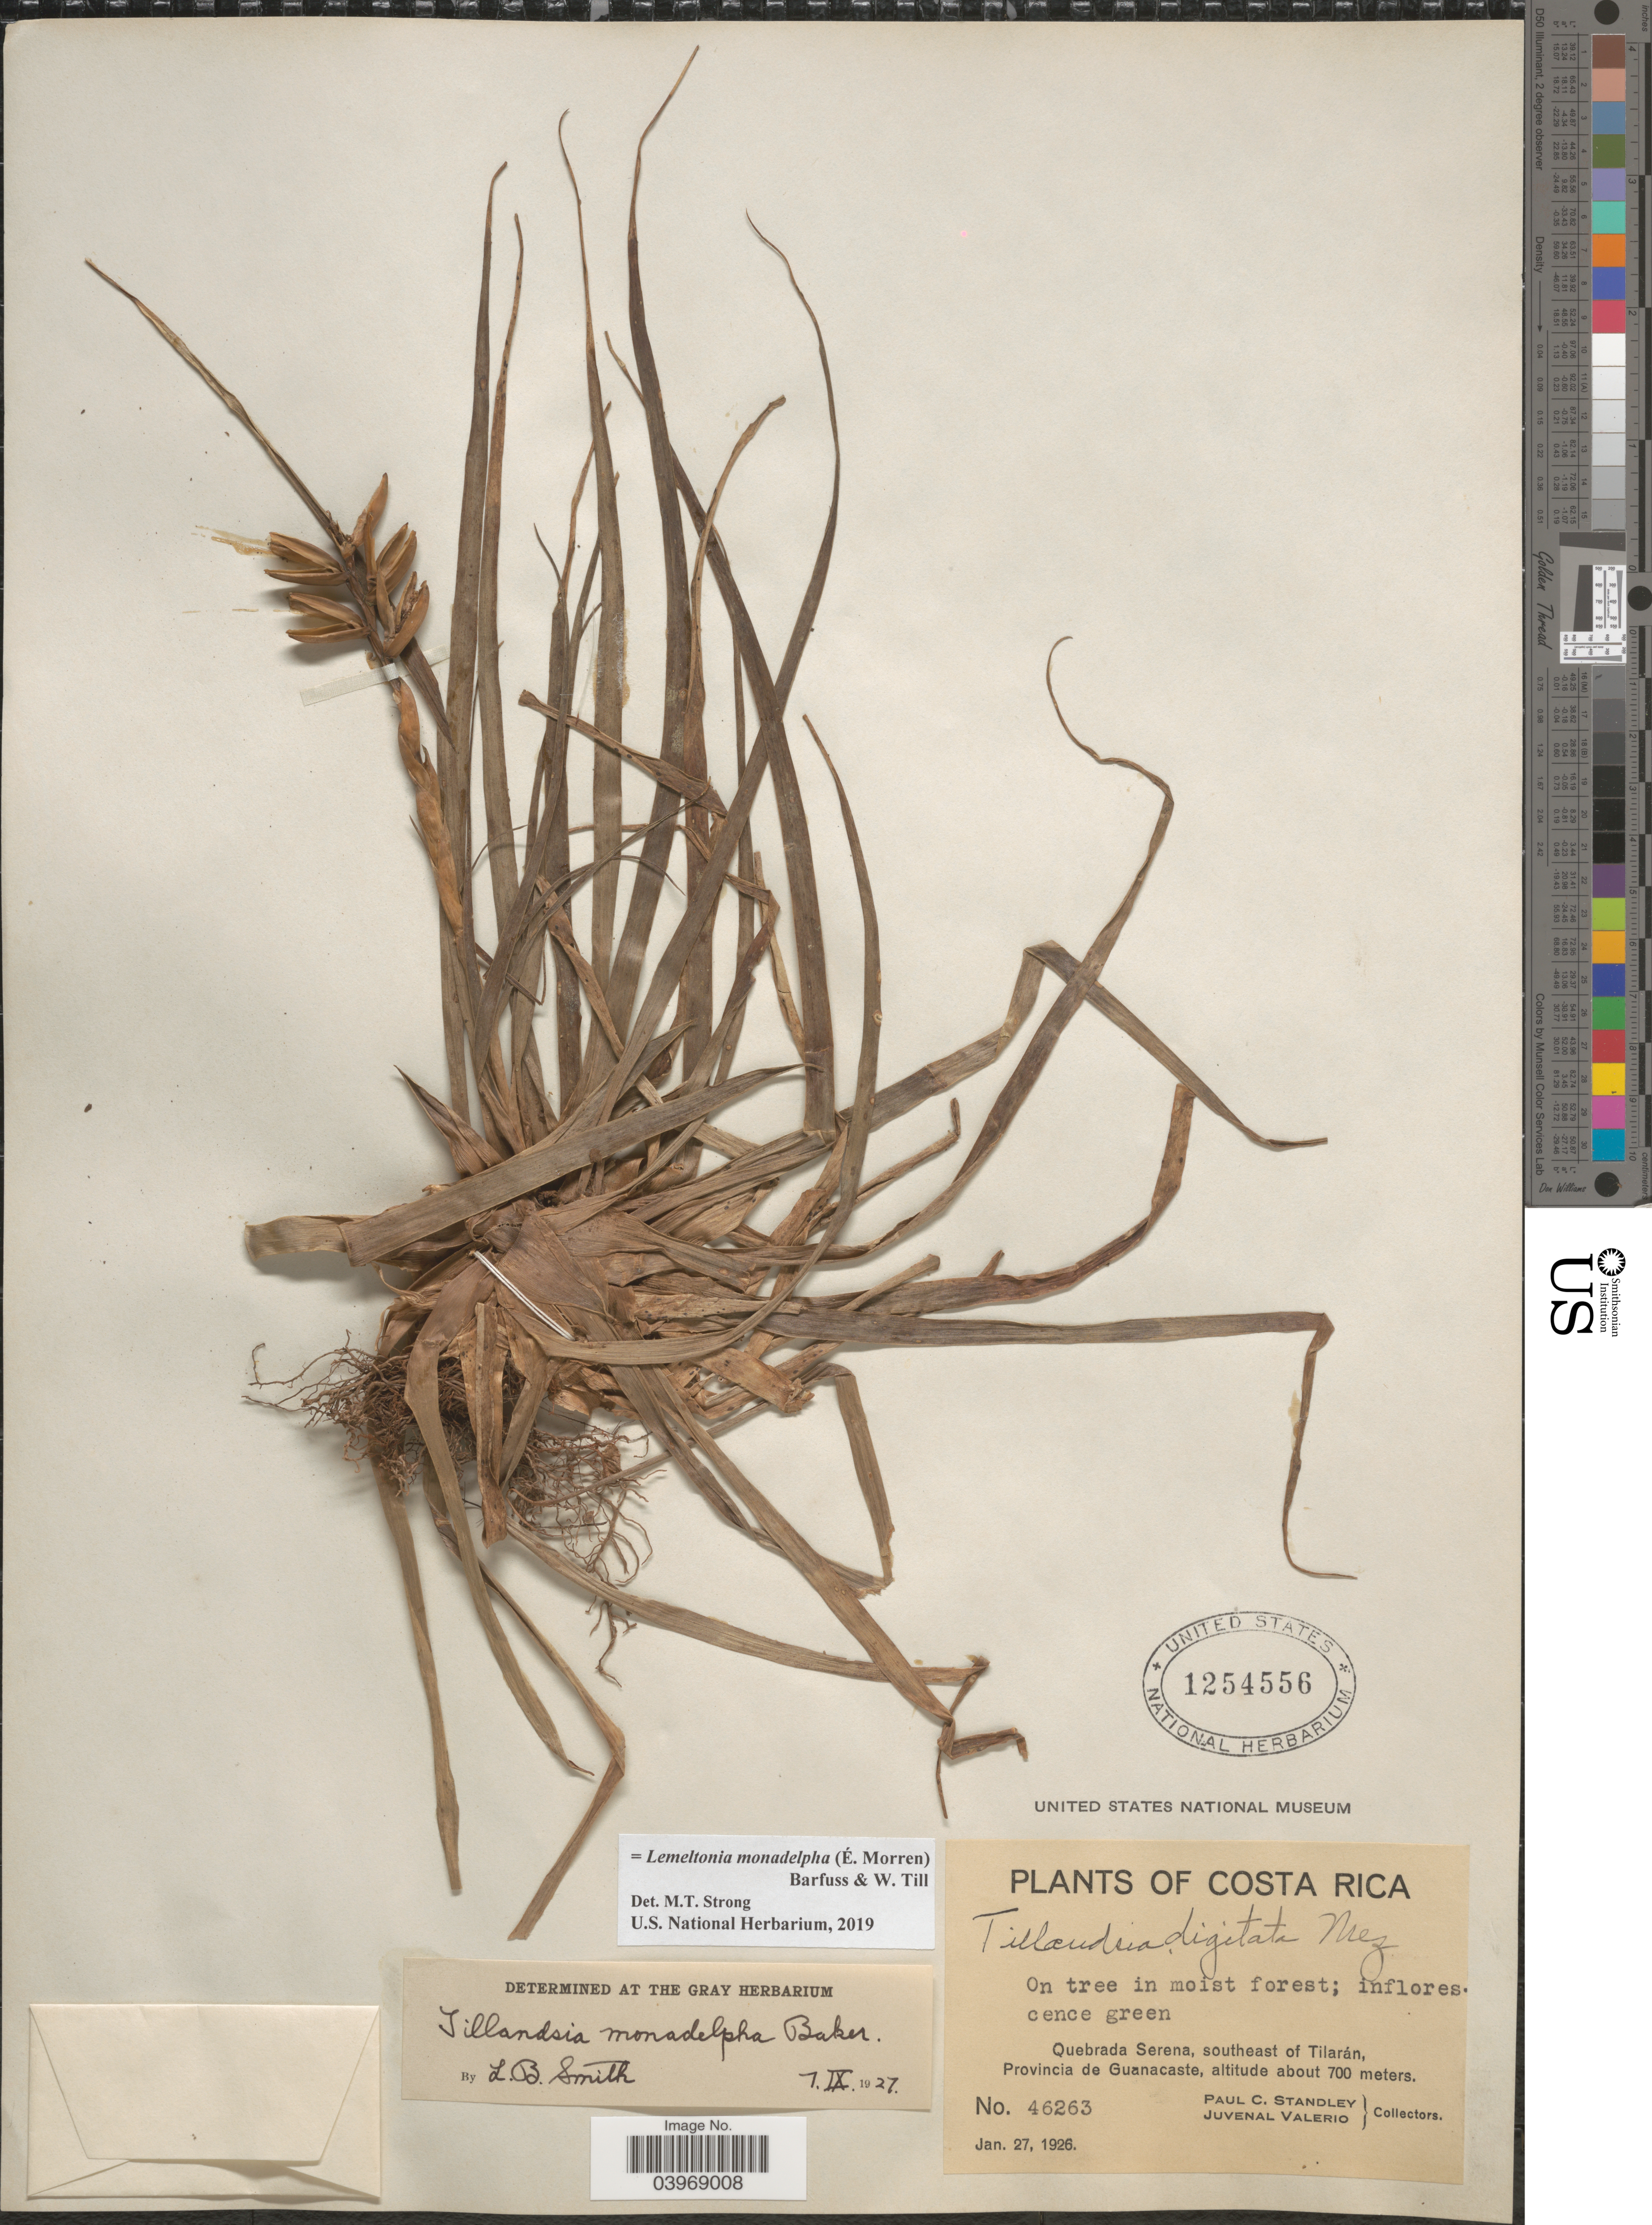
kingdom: Plantae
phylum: Tracheophyta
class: Liliopsida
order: Poales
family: Bromeliaceae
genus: Lemeltonia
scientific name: Lemeltonia monadelpha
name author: (É. Morren) Barfuss & W. Till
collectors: P. C. Standley & J. Valerio R.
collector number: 46263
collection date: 1926-01-27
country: Costa Rica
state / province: Guanacaste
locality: Quebrada Serena, southeast of Tilarán.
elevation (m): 700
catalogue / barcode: US 1254556